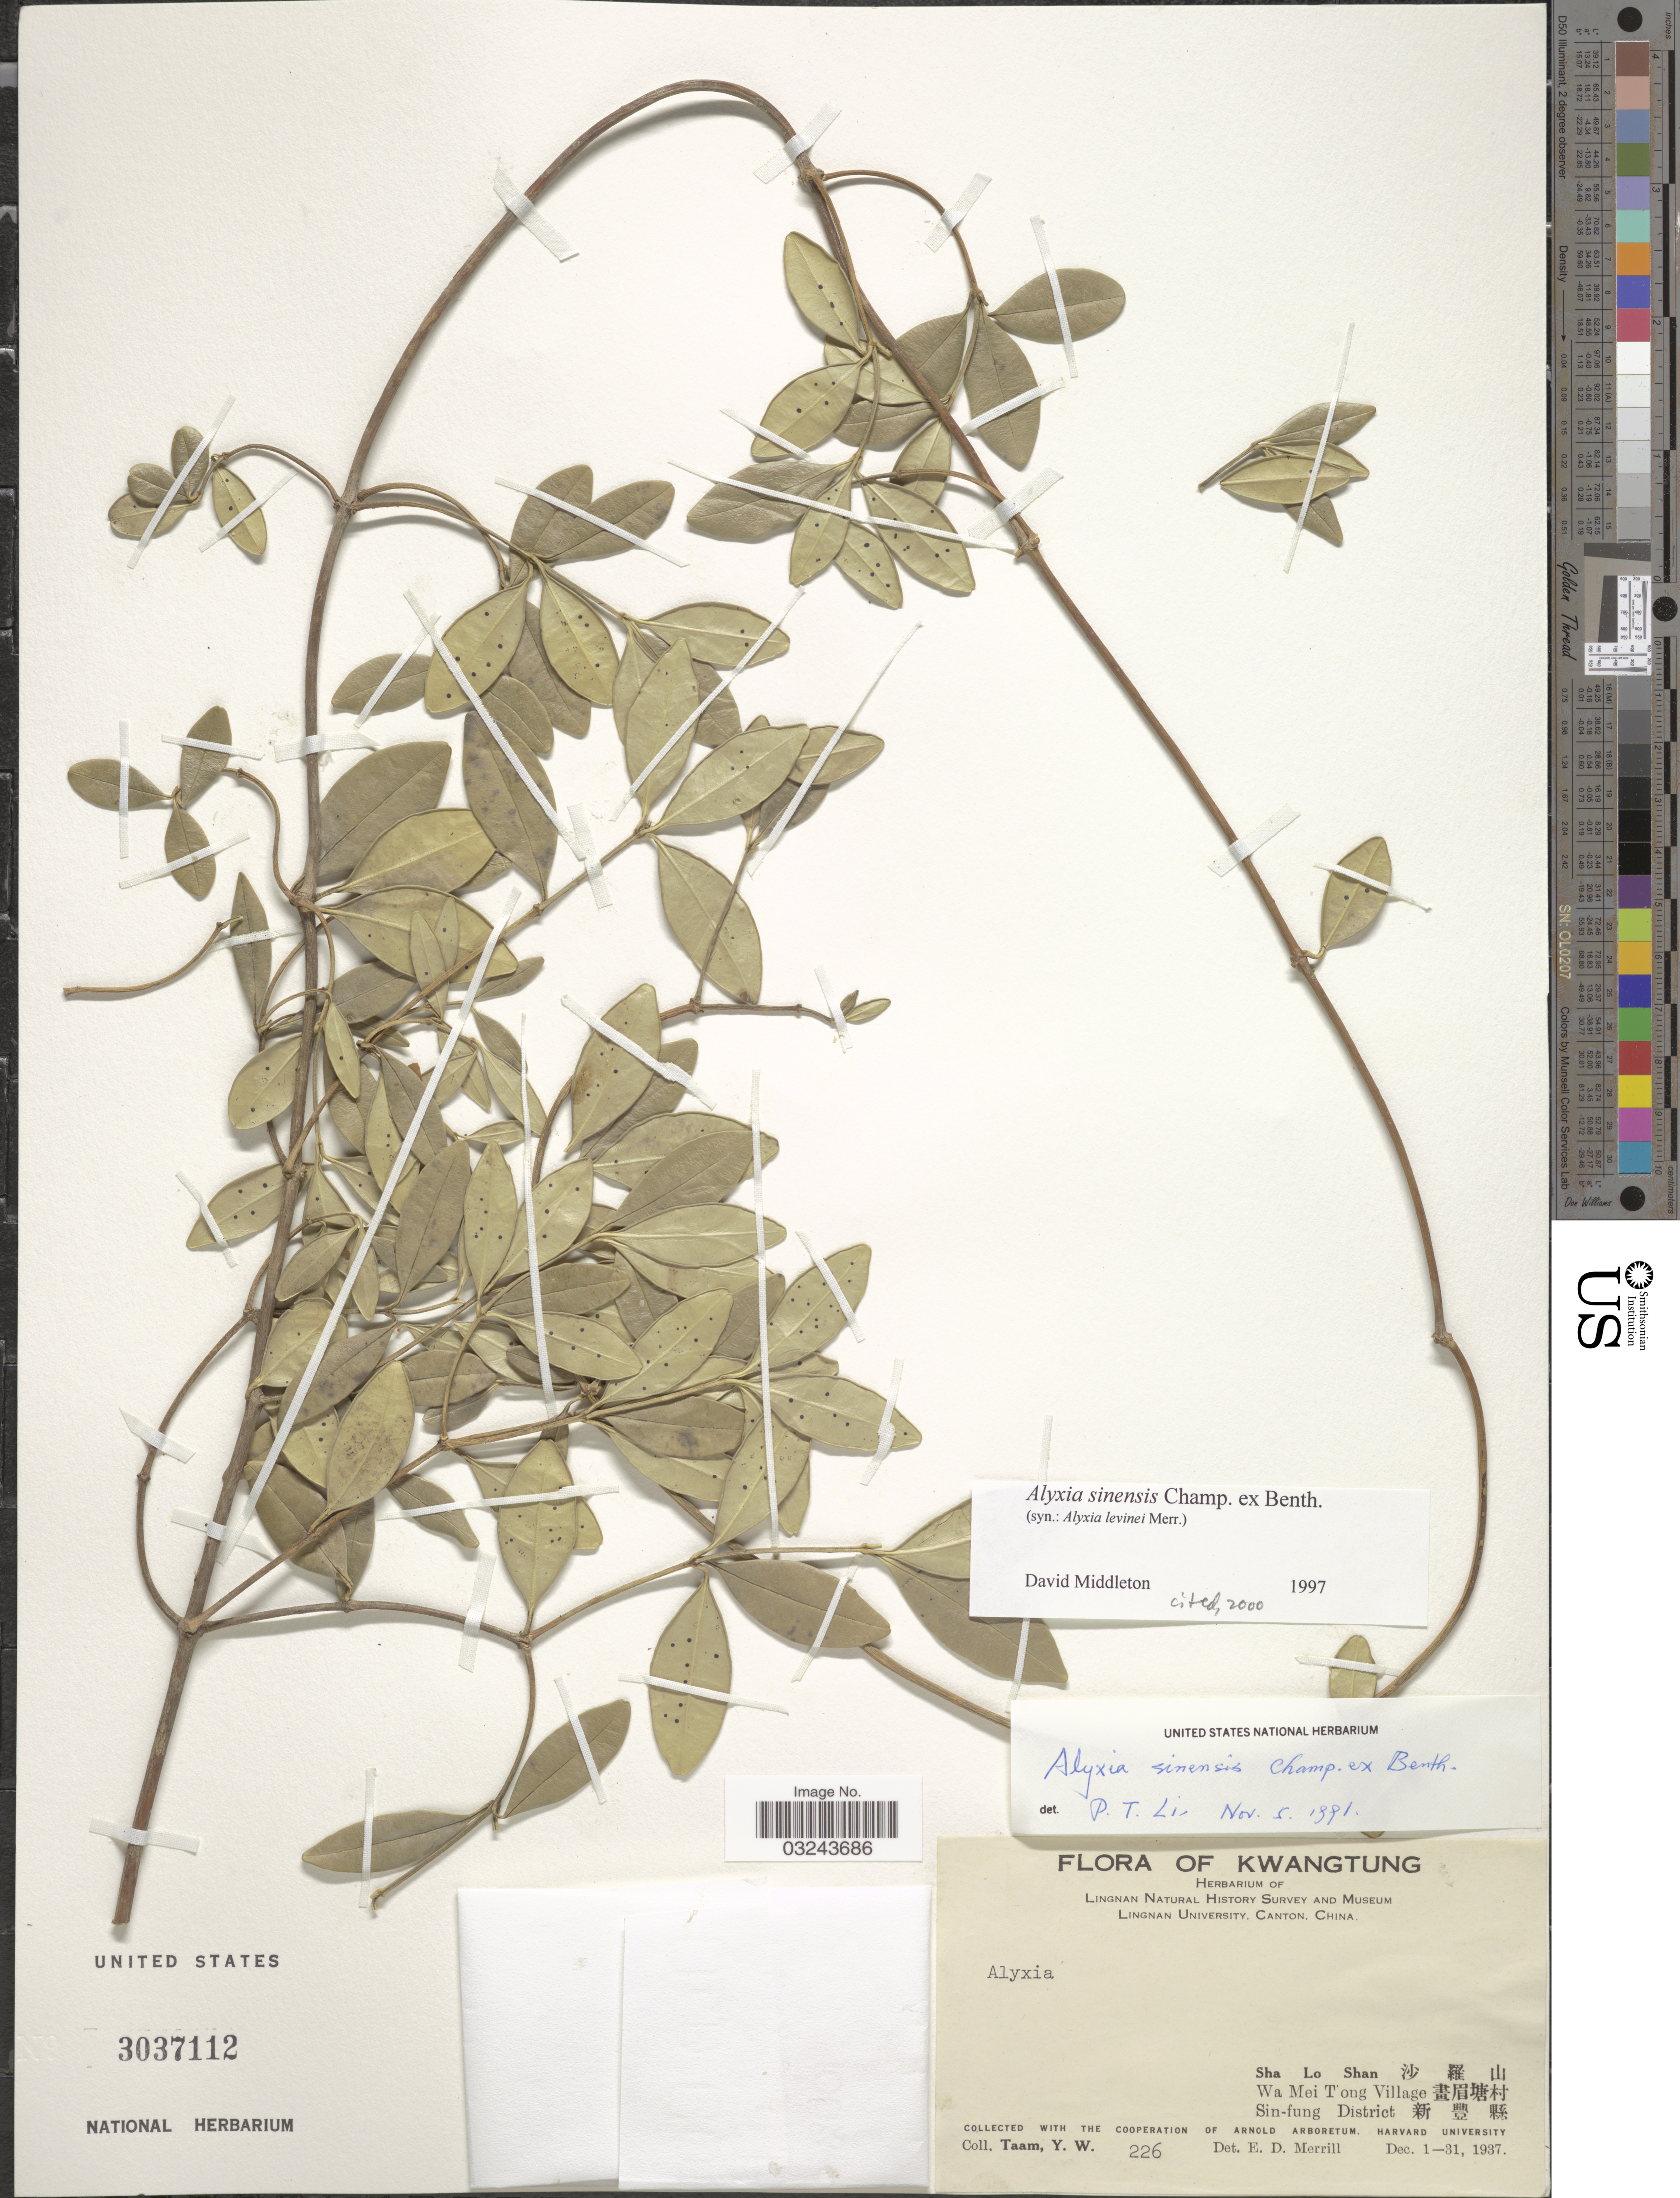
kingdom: Plantae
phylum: Tracheophyta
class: Magnoliopsida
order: Gentianales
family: Apocynaceae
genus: Alyxia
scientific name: Alyxia sinensis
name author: Champ. ex Benth.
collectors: Y. W. Taam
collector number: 226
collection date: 1937-12-01/1937-12-31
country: China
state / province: Guangdong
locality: Kwangtung. Sha Lo Shan X, Wa Mei T'ong Village X. Sin-fung District X.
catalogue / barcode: US 3037112